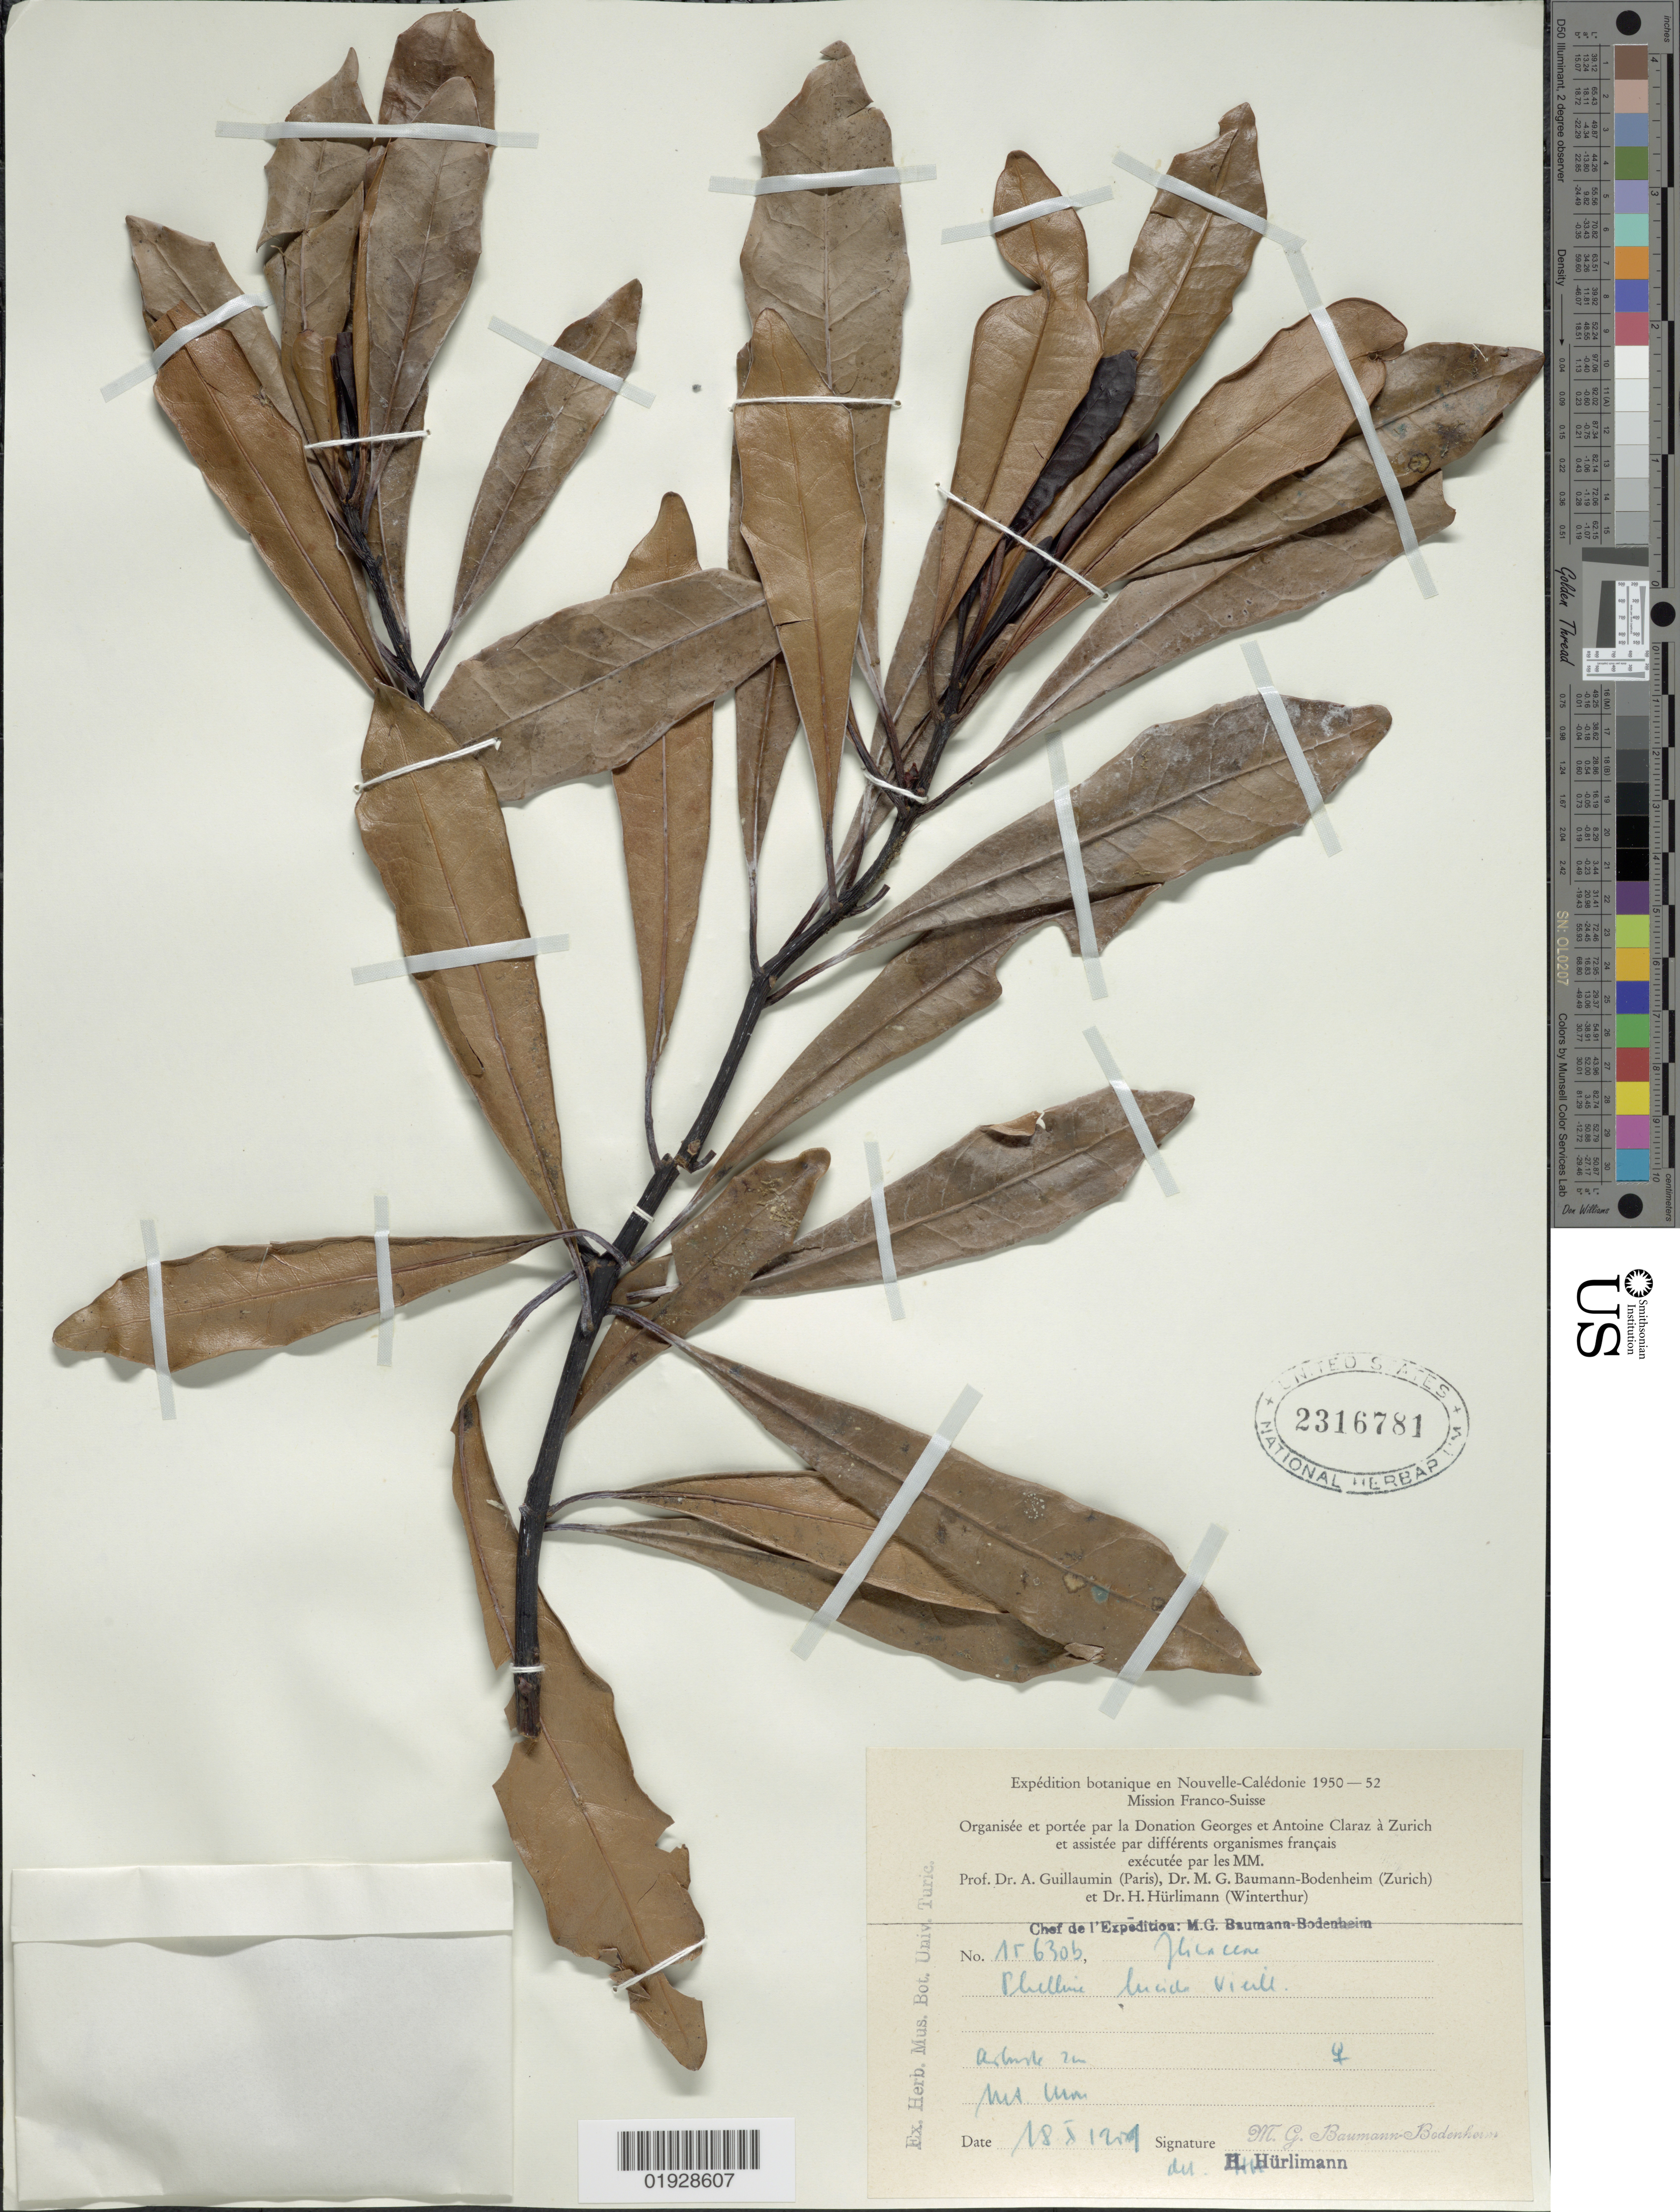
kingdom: Plantae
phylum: Tracheophyta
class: Magnoliopsida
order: Asterales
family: Phellinaceae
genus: Phelline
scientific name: Phelline lucida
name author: Vieill. ex Baill.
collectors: M. G. Baumann-Bodenheim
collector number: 15630b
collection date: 1951-10-18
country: New Caledonia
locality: Mt. Mou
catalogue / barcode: US 2316781